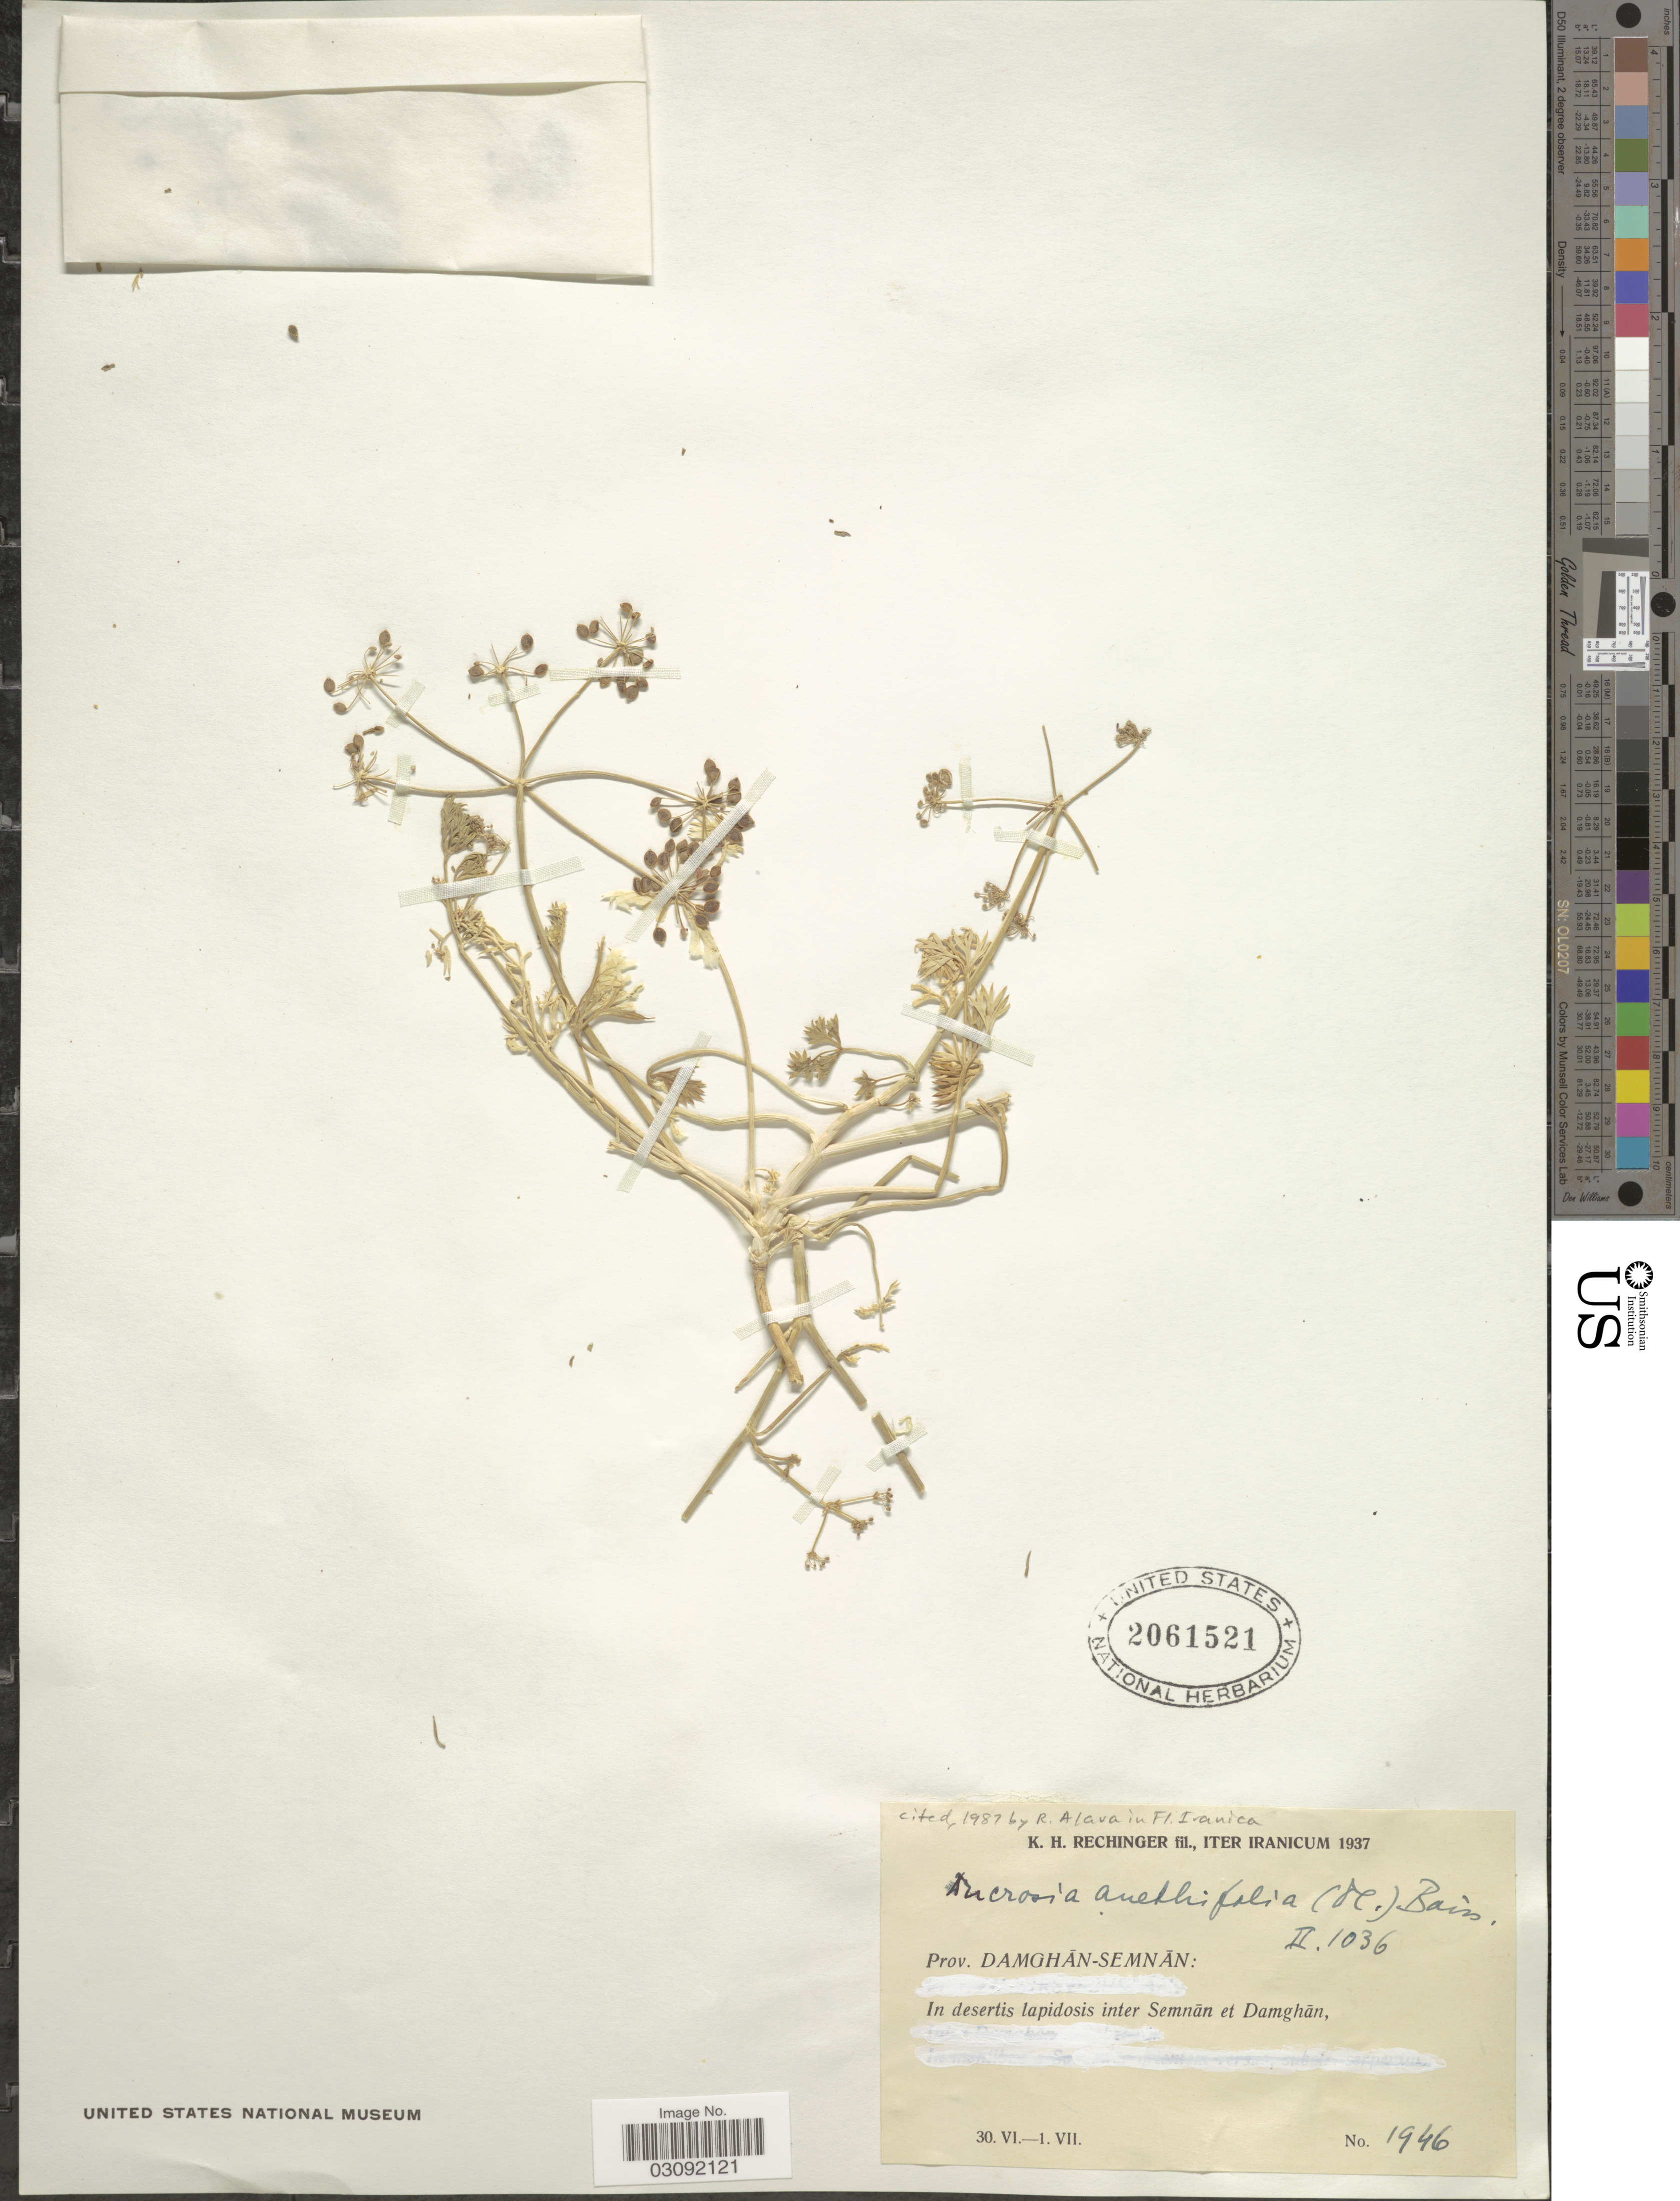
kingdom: Plantae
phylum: Tracheophyta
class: Magnoliopsida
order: Apiales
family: Apiaceae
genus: Ducrosia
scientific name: Ducrosia anethifolia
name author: (DC.) Boiss.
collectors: K. H. Rechinger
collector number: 1946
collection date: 1937-06-30/1937-07-01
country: Iran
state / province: Semnan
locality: Prov. Damghān-Semnān: In desertis lapidosis inter Semnān et Damghān.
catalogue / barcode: US 2061521